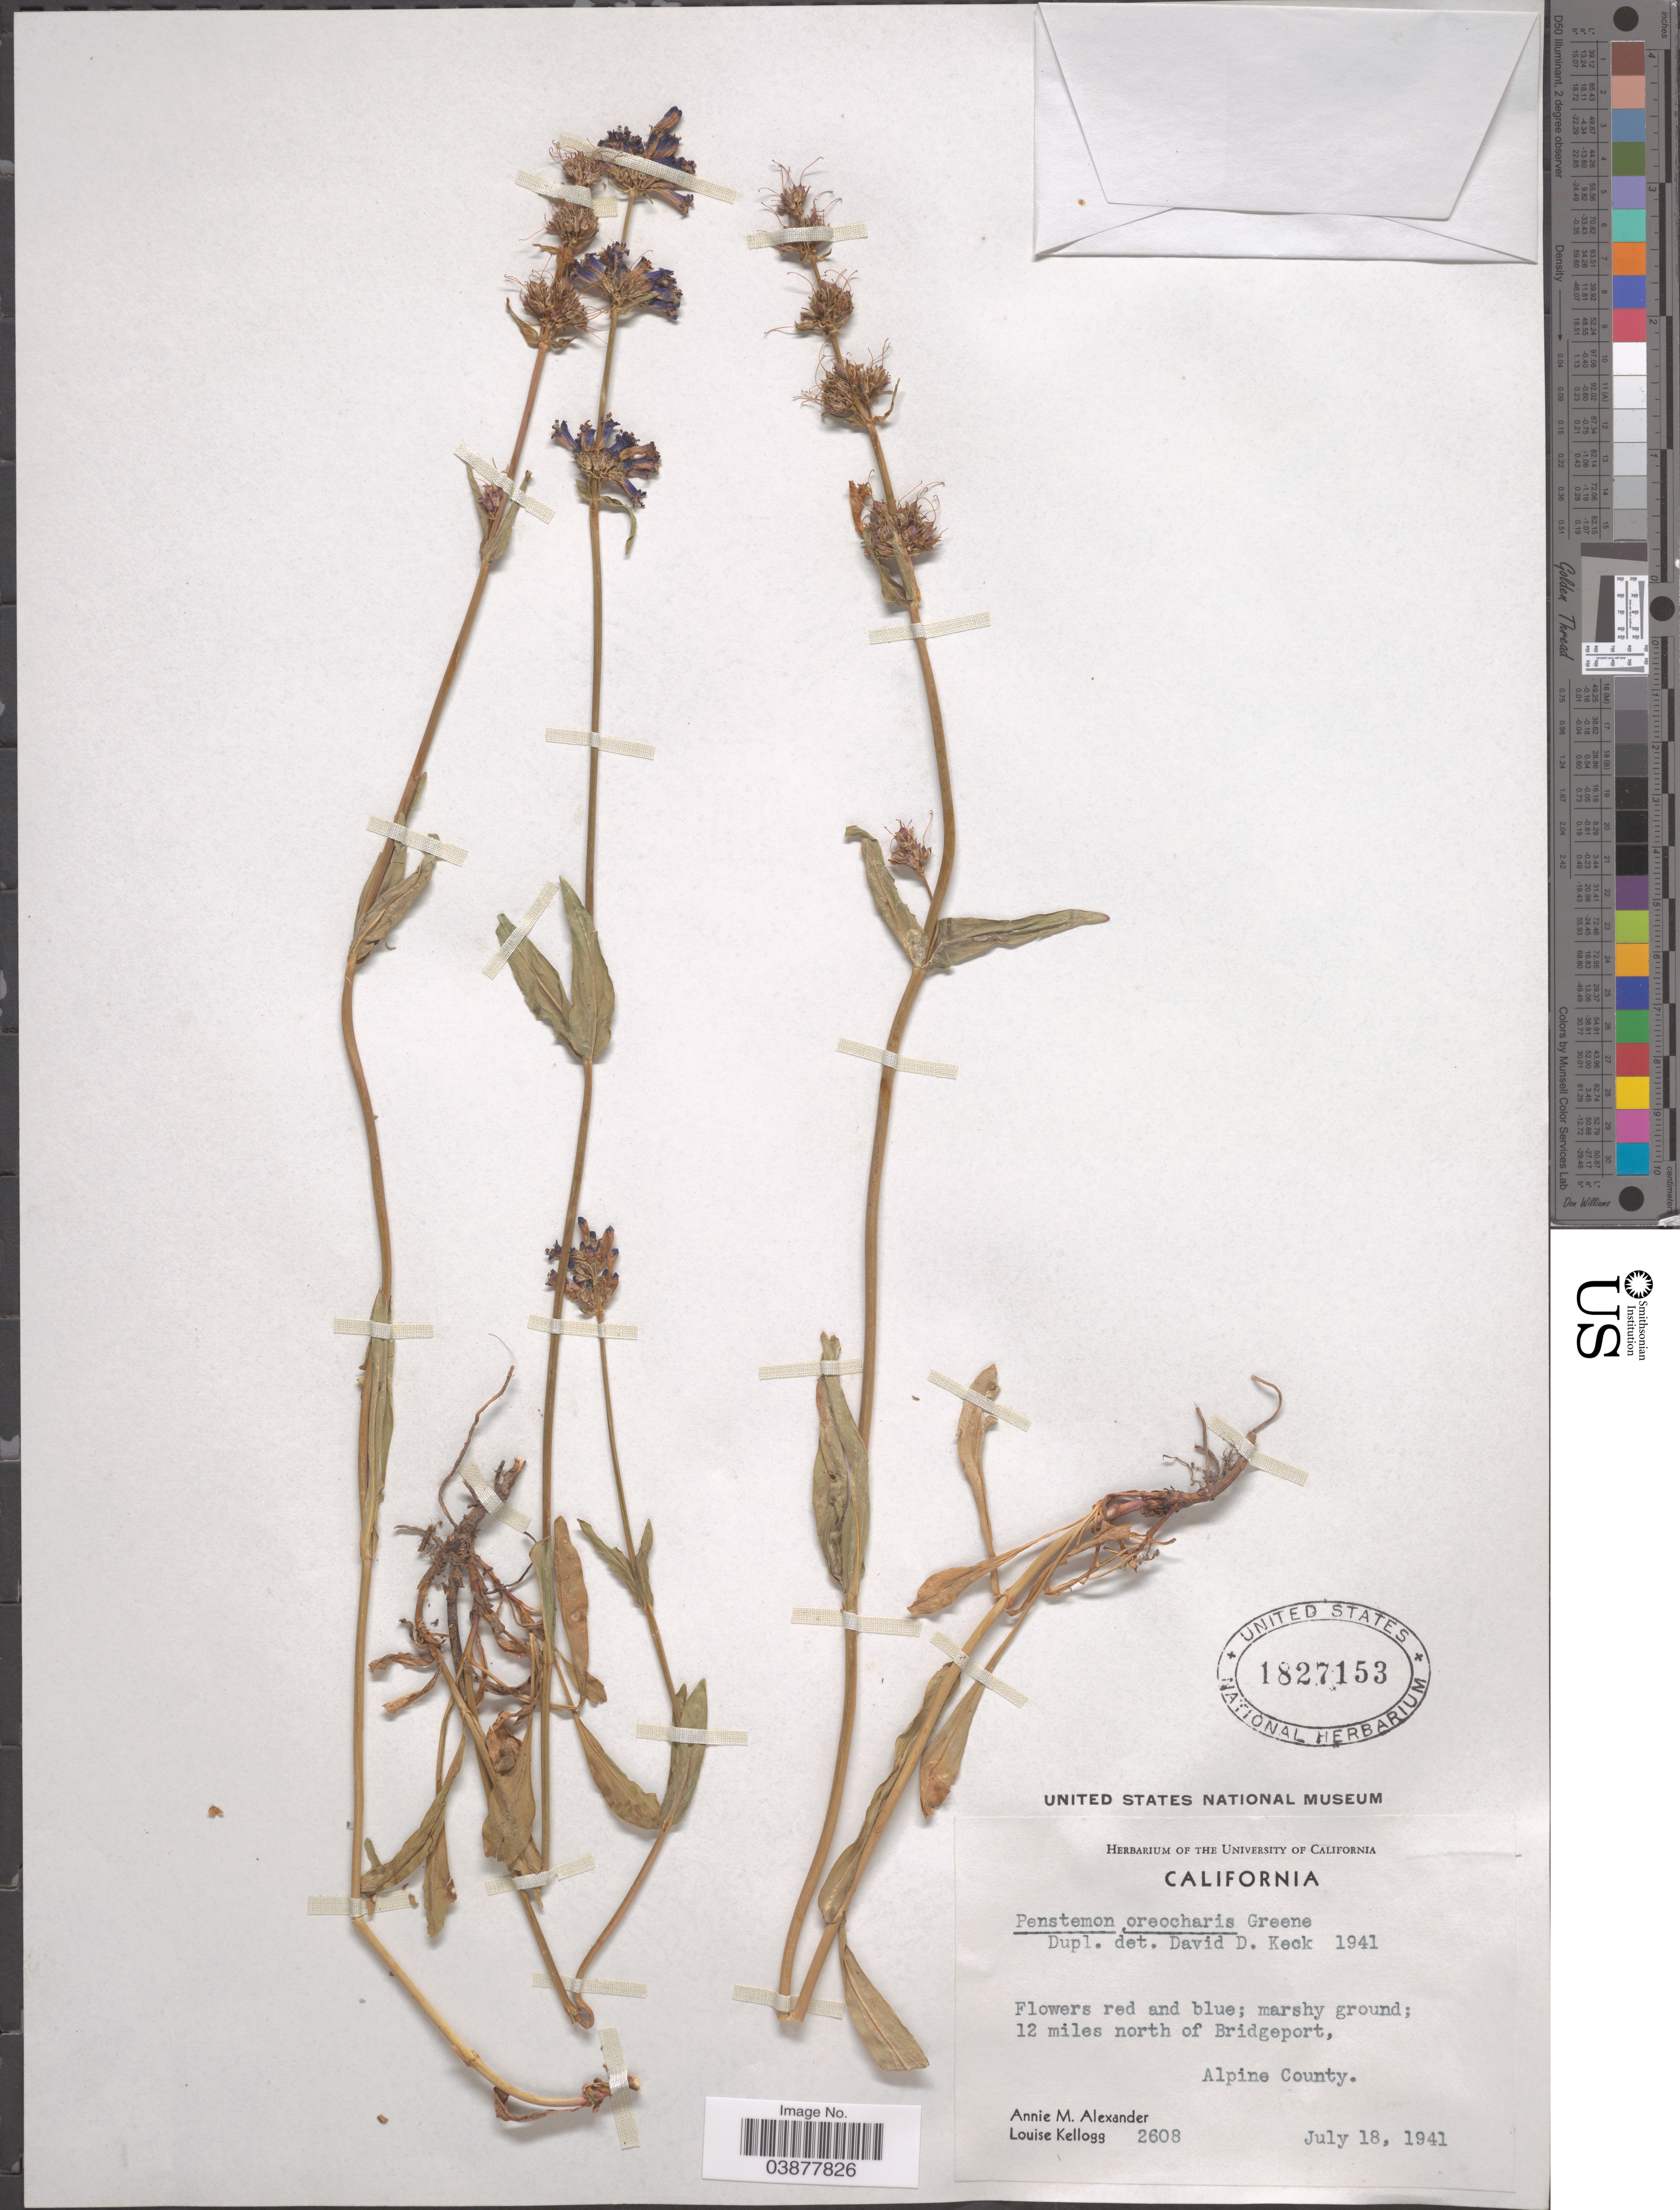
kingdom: Plantae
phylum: Tracheophyta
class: Magnoliopsida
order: Lamiales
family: Plantaginaceae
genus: Penstemon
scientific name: Penstemon rydbergii var. oreocharis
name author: (Greene) N.H. Holmgren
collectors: A. M. Alexander & L. Kellogg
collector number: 2608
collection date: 1941-07-18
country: United States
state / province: California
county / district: Alpine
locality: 12 miles north of Bridgeport, Alpine County.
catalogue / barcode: US 1827153